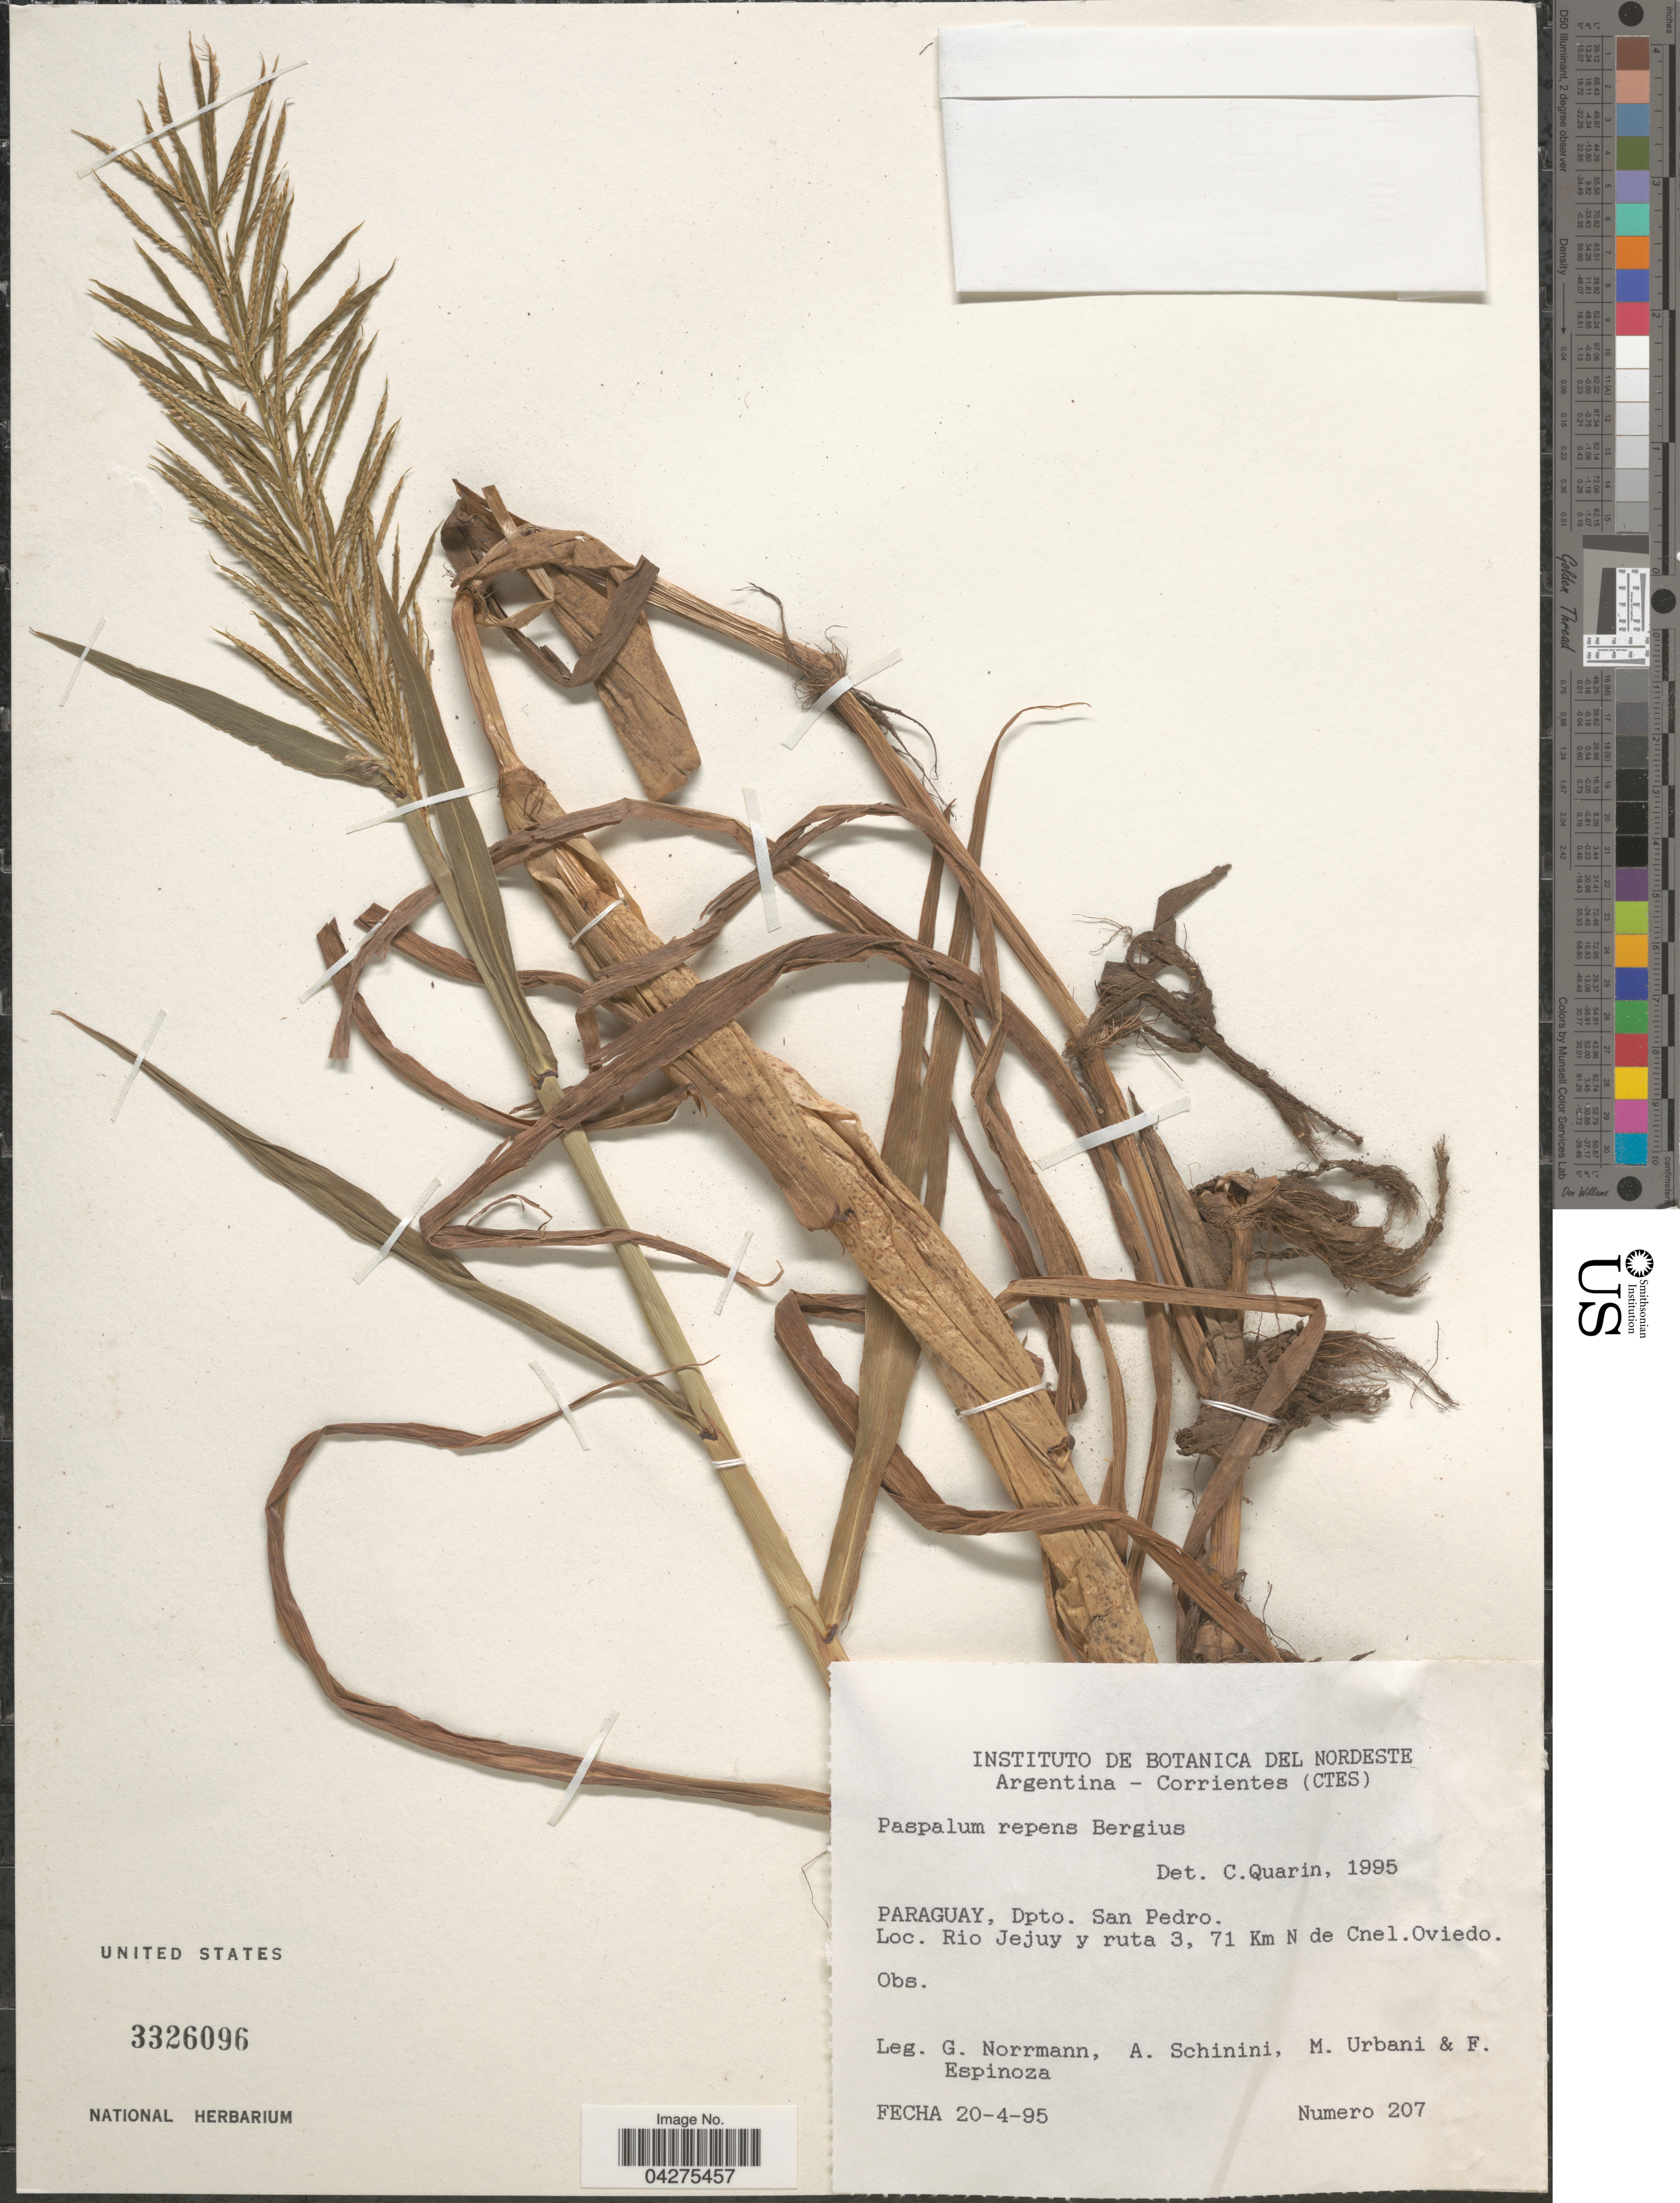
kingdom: Plantae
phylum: Tracheophyta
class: Liliopsida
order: Poales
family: Poaceae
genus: Paspalum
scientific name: Paspalum repens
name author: P.J. Bergius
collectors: G. Norrmann, A. Schinini, M. Urbani & F. Espinoza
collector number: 207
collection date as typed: Transcribed d/m/y: 20/4/95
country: Paraguay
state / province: San Pedro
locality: Dpto. San Pedro. Rio Jejuy y ruta 3, 71 Km N de Cnel. Oviedo.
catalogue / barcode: US 3326096